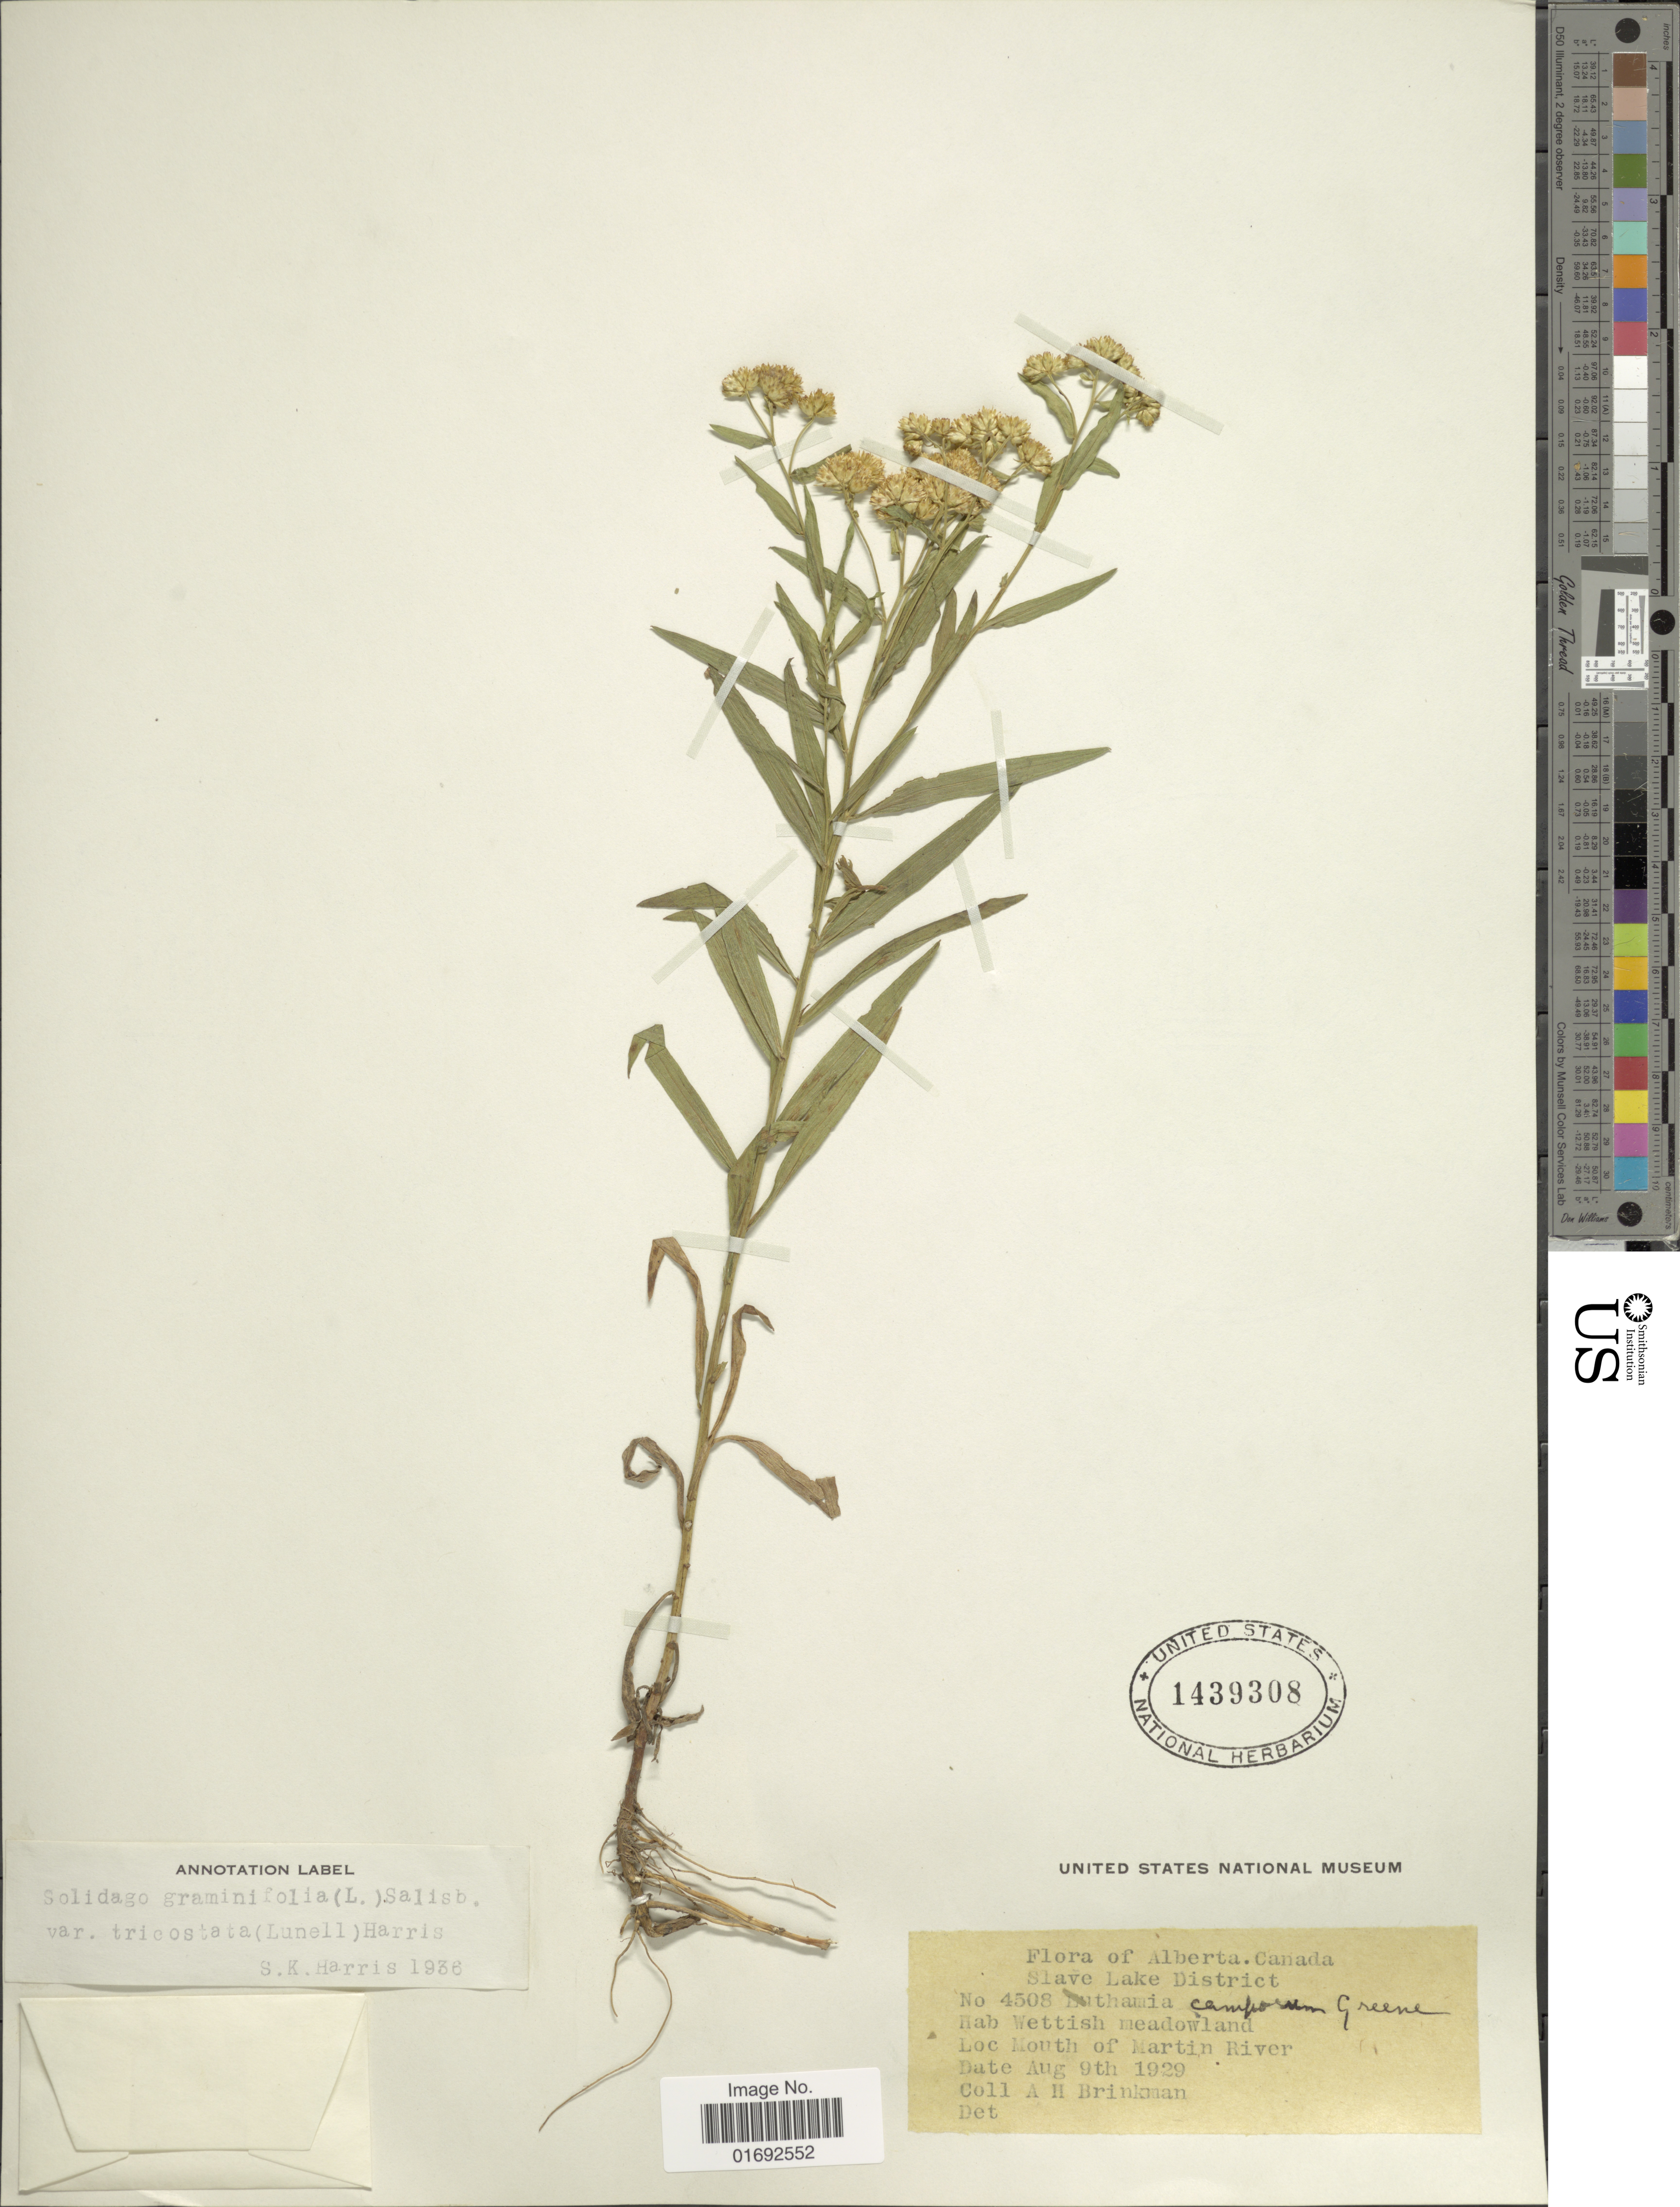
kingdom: Plantae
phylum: Tracheophyta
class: Magnoliopsida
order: Asterales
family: Asteraceae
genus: Euthamia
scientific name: Euthamia graminifolia var. major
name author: (Michx.) Moldenke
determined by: Urbatsch, Lowell E., Curator (LSU), Louisiana State University (UNITED STATES)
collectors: A. Brinkman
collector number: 4508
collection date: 1929-08-09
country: Canada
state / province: Alberta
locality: Slave Lake Distrcit, mouth of Martin River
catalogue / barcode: US 1439308